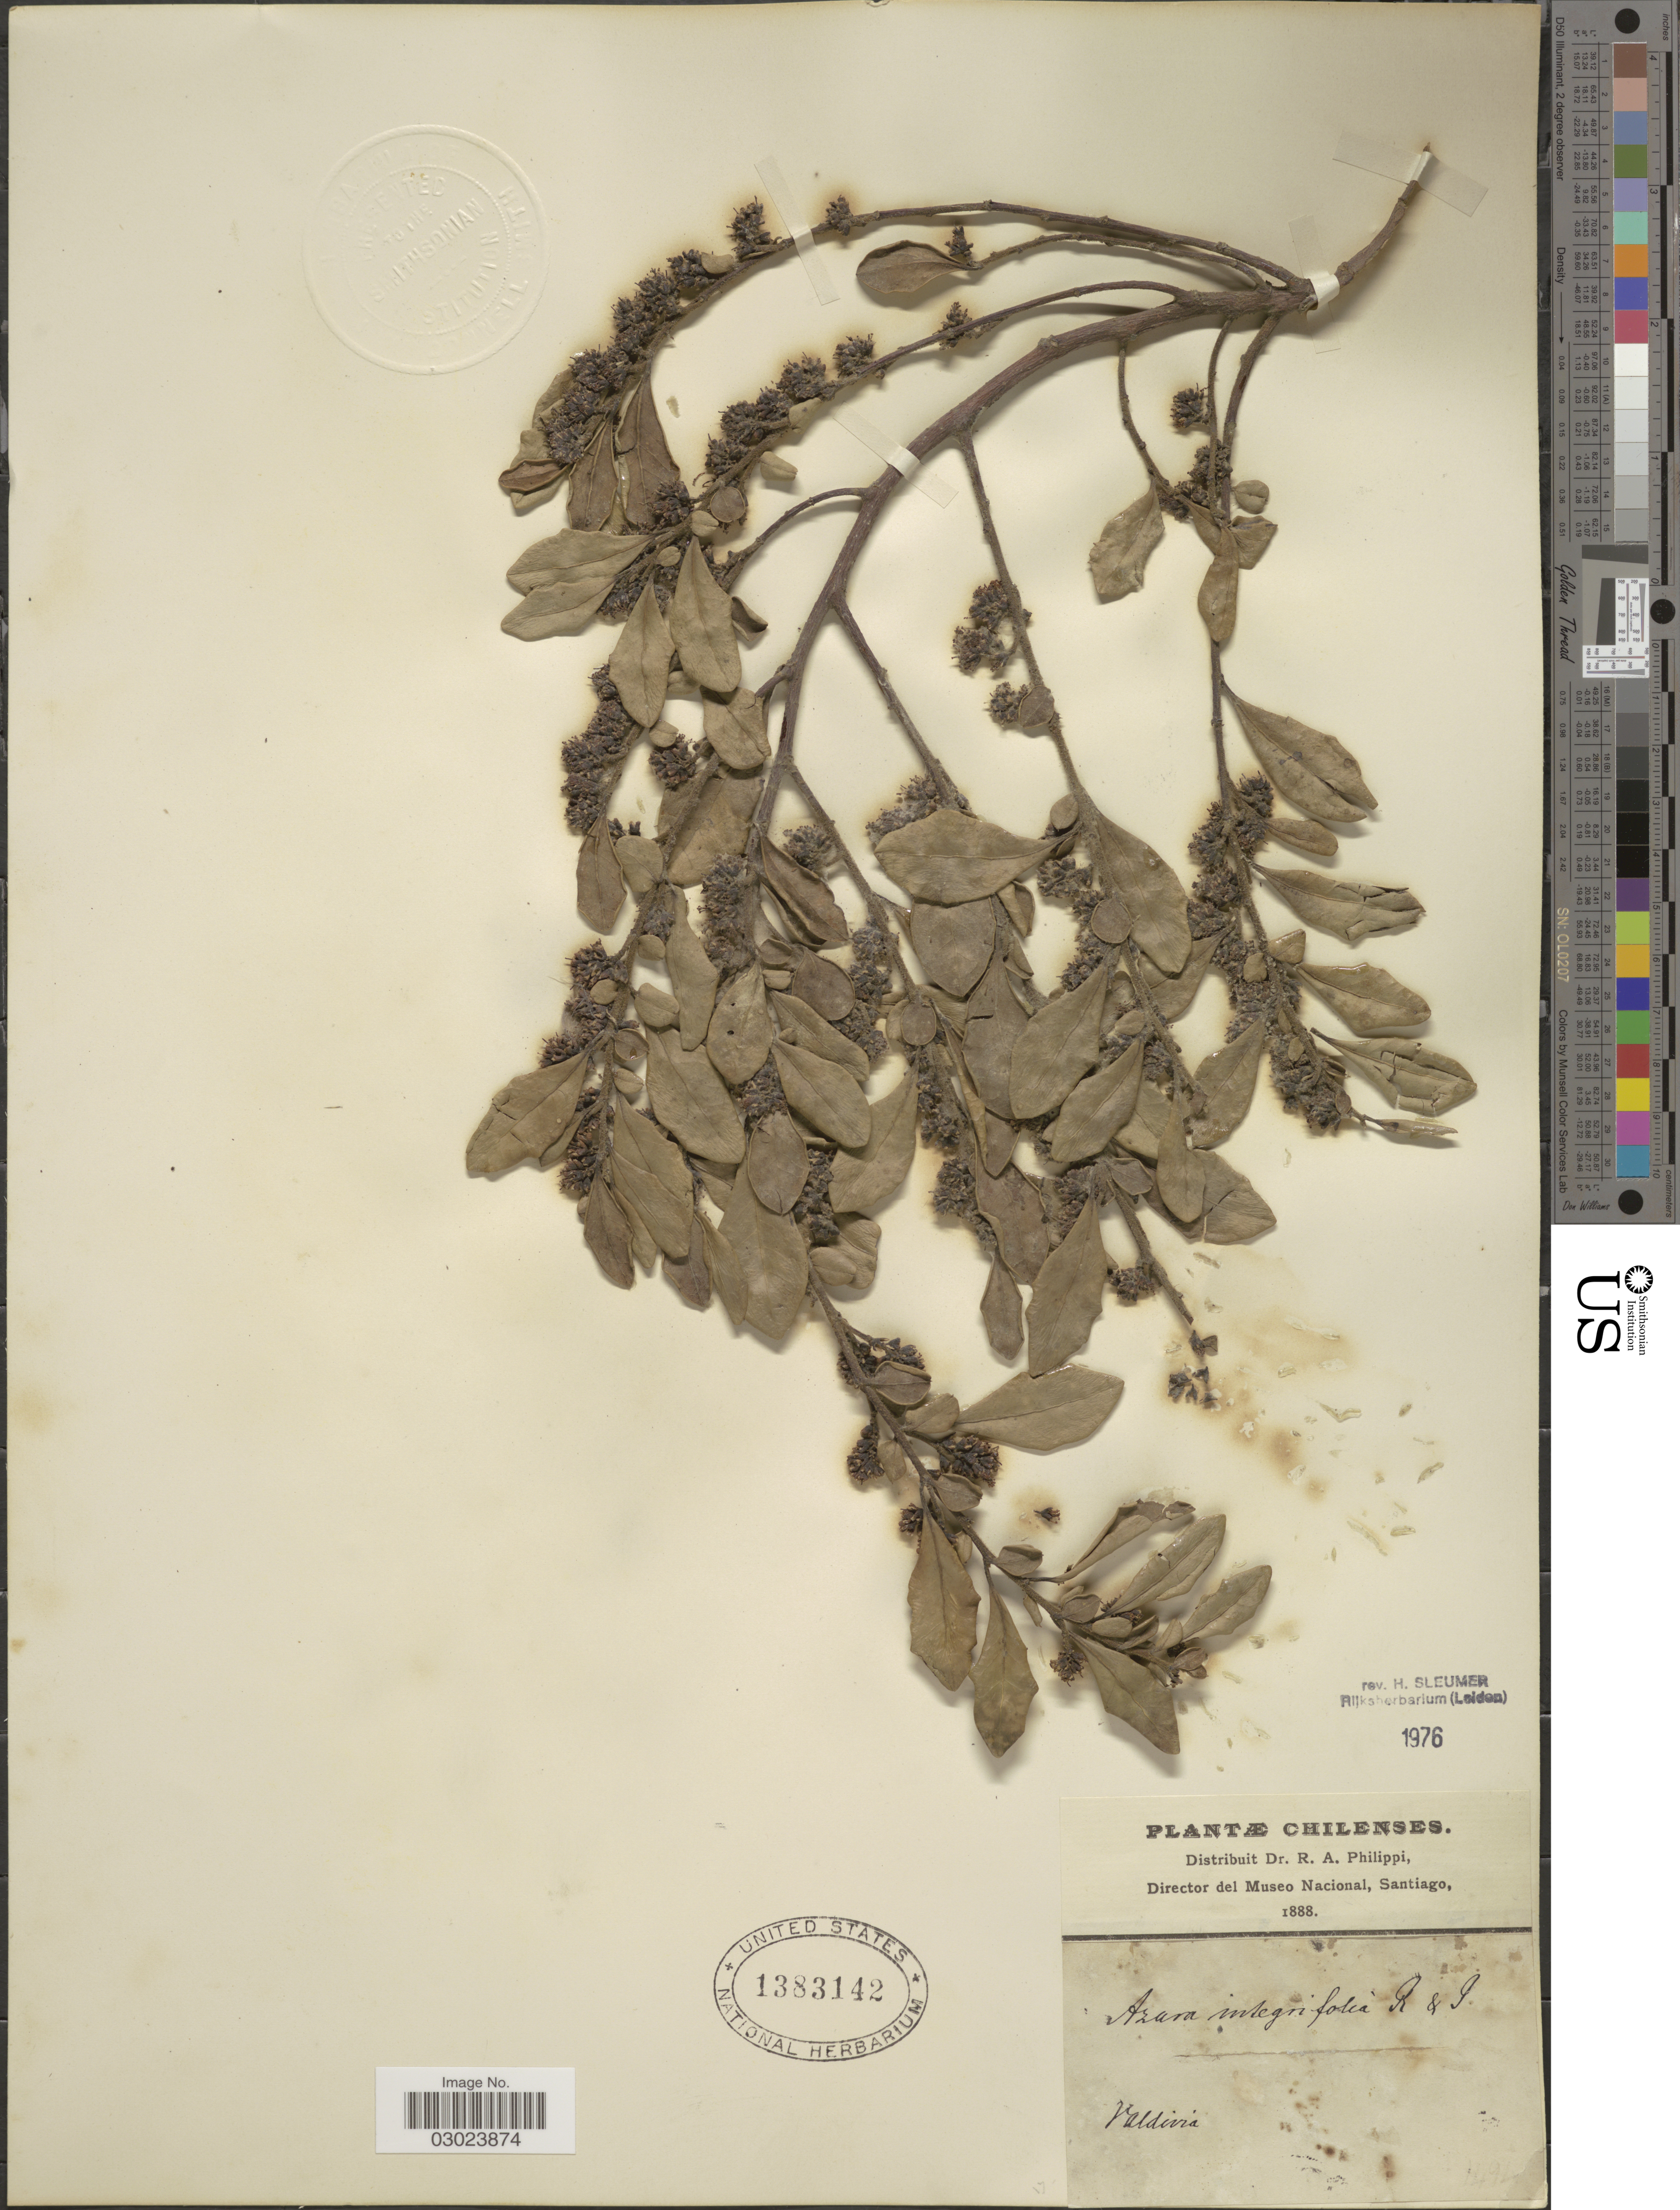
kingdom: Plantae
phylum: Tracheophyta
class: Magnoliopsida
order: Malpighiales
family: Salicaceae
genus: Azara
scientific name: Azara integrifolia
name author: Ruiz & Pav.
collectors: R. A. Philippi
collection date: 1888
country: Chile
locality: Valdivia.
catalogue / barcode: US 1383142